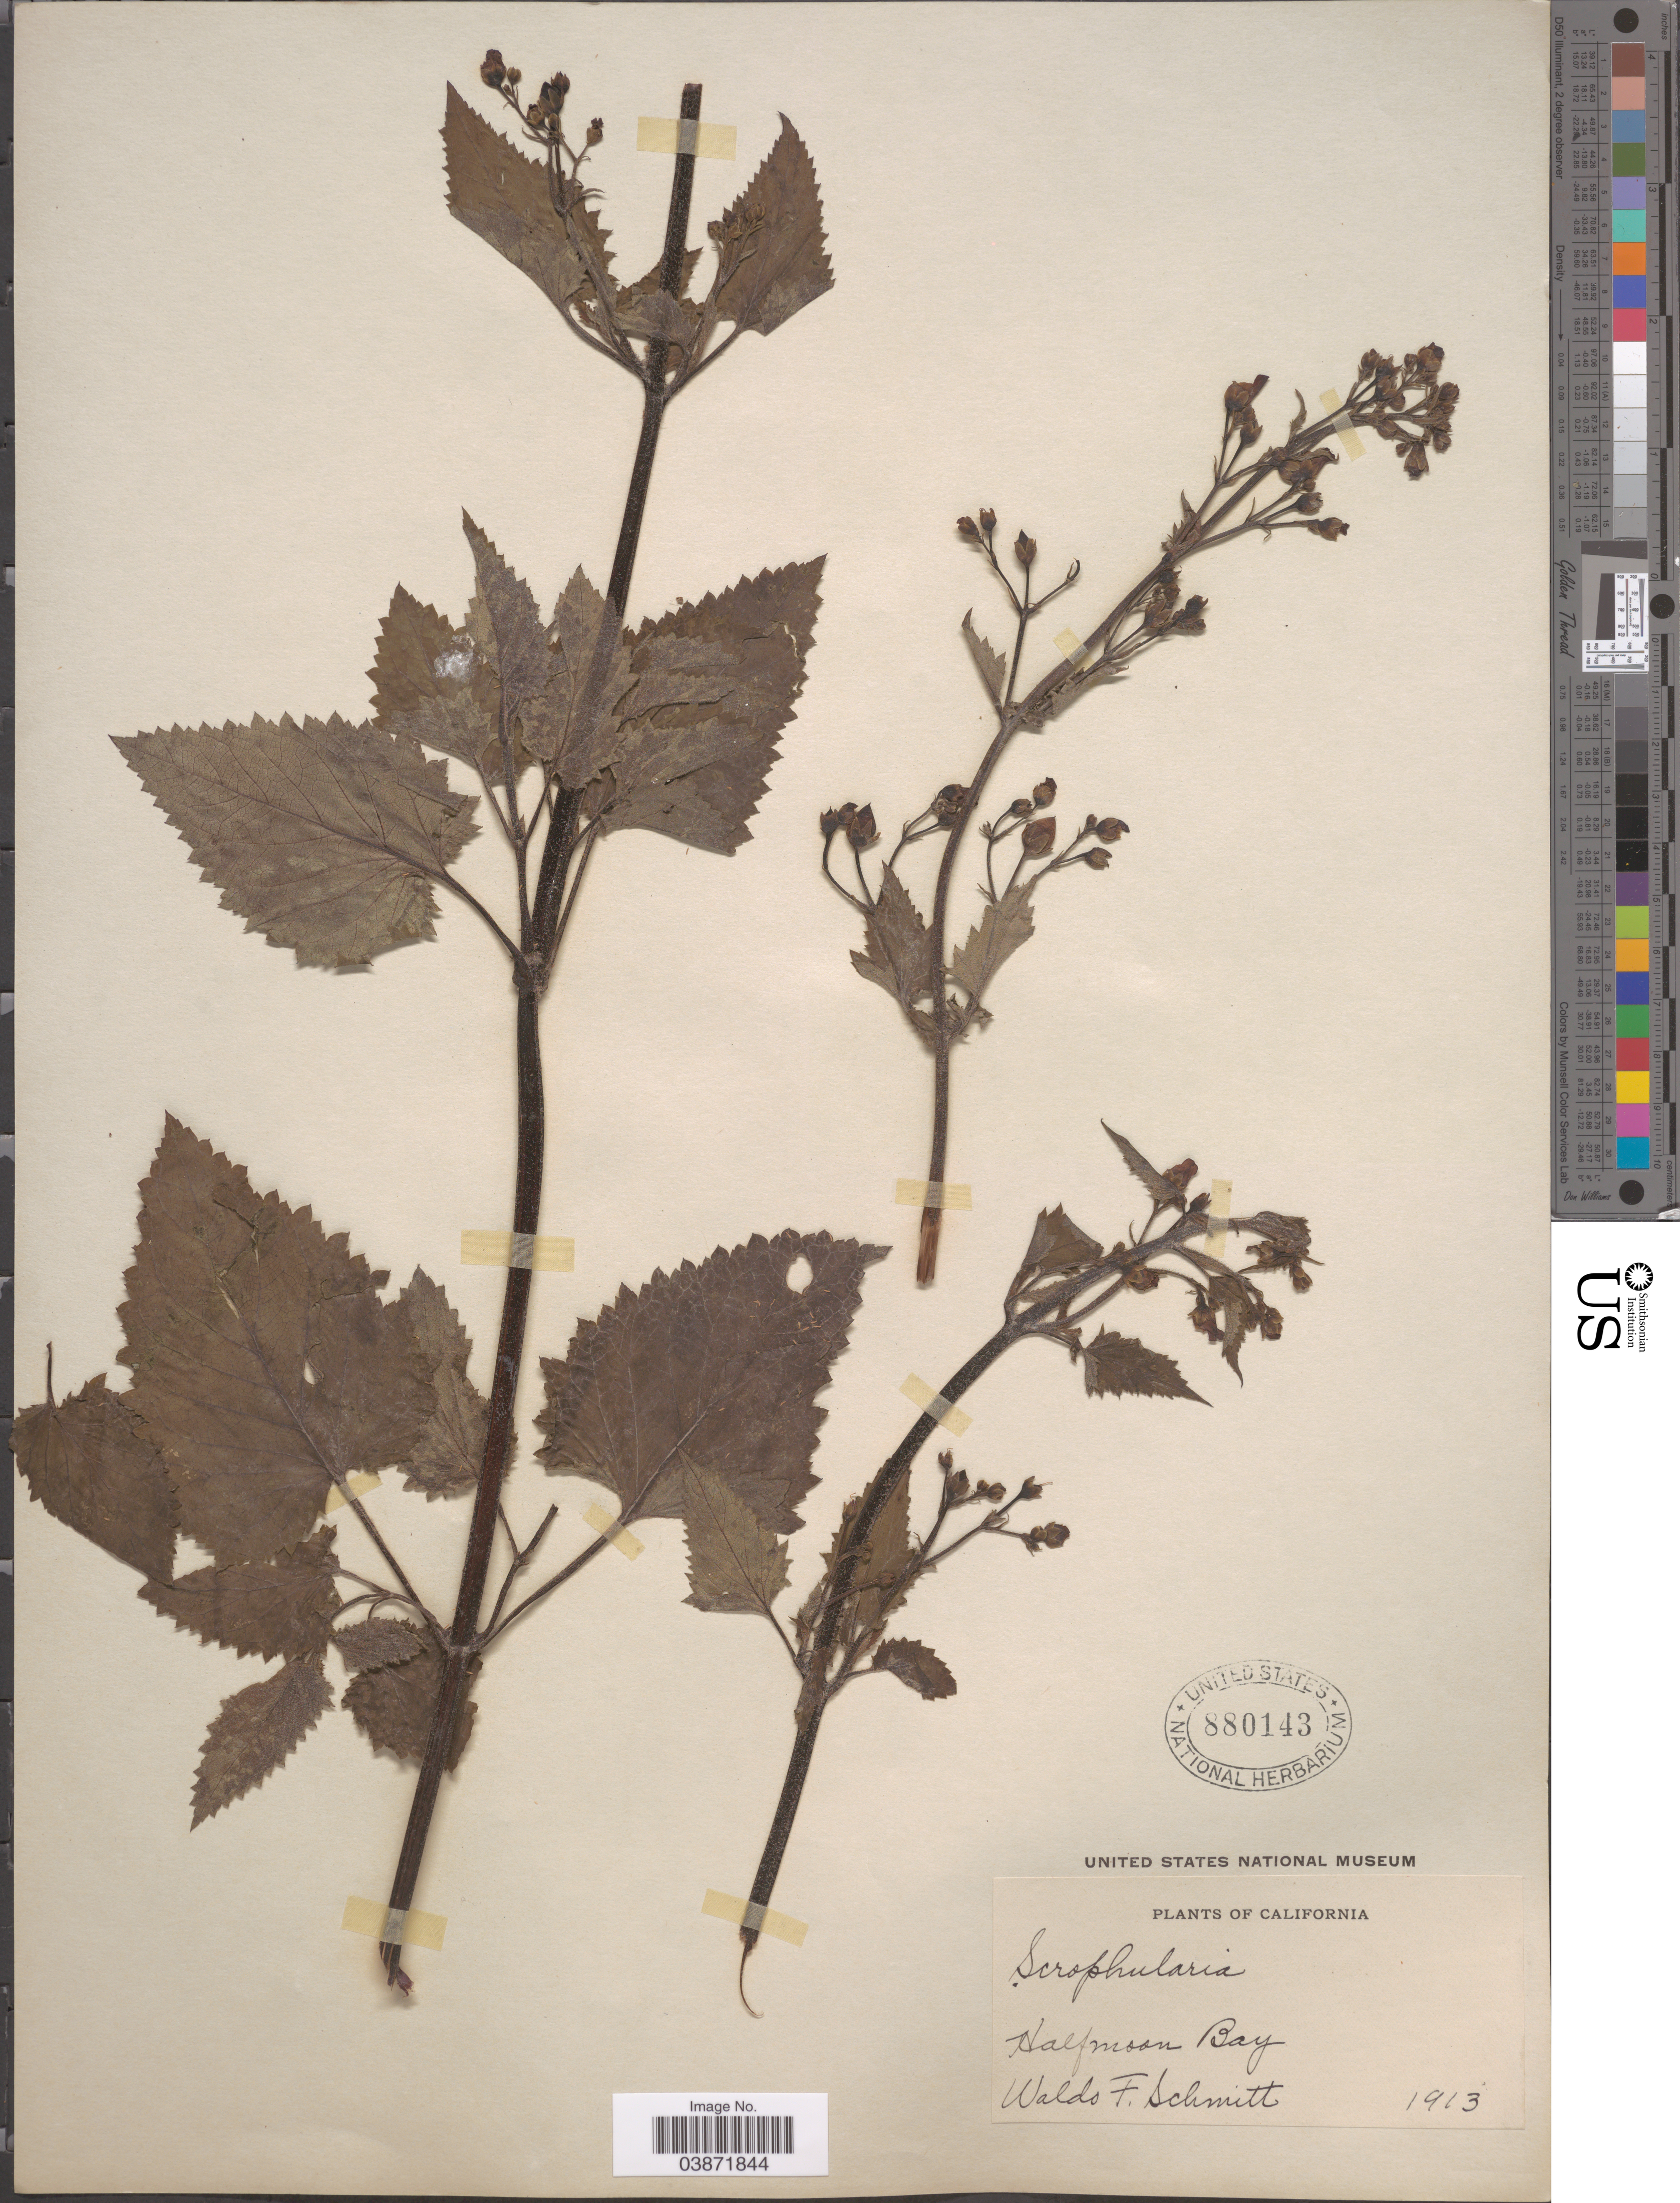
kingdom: Plantae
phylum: Tracheophyta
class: Magnoliopsida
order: Lamiales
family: Scrophulariaceae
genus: Scrophularia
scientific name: Scrophularia californica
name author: Cham. & Schltdl.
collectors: W. F. Schmitt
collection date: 1913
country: United States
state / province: California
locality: Halfmoon Bay.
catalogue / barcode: US 880143